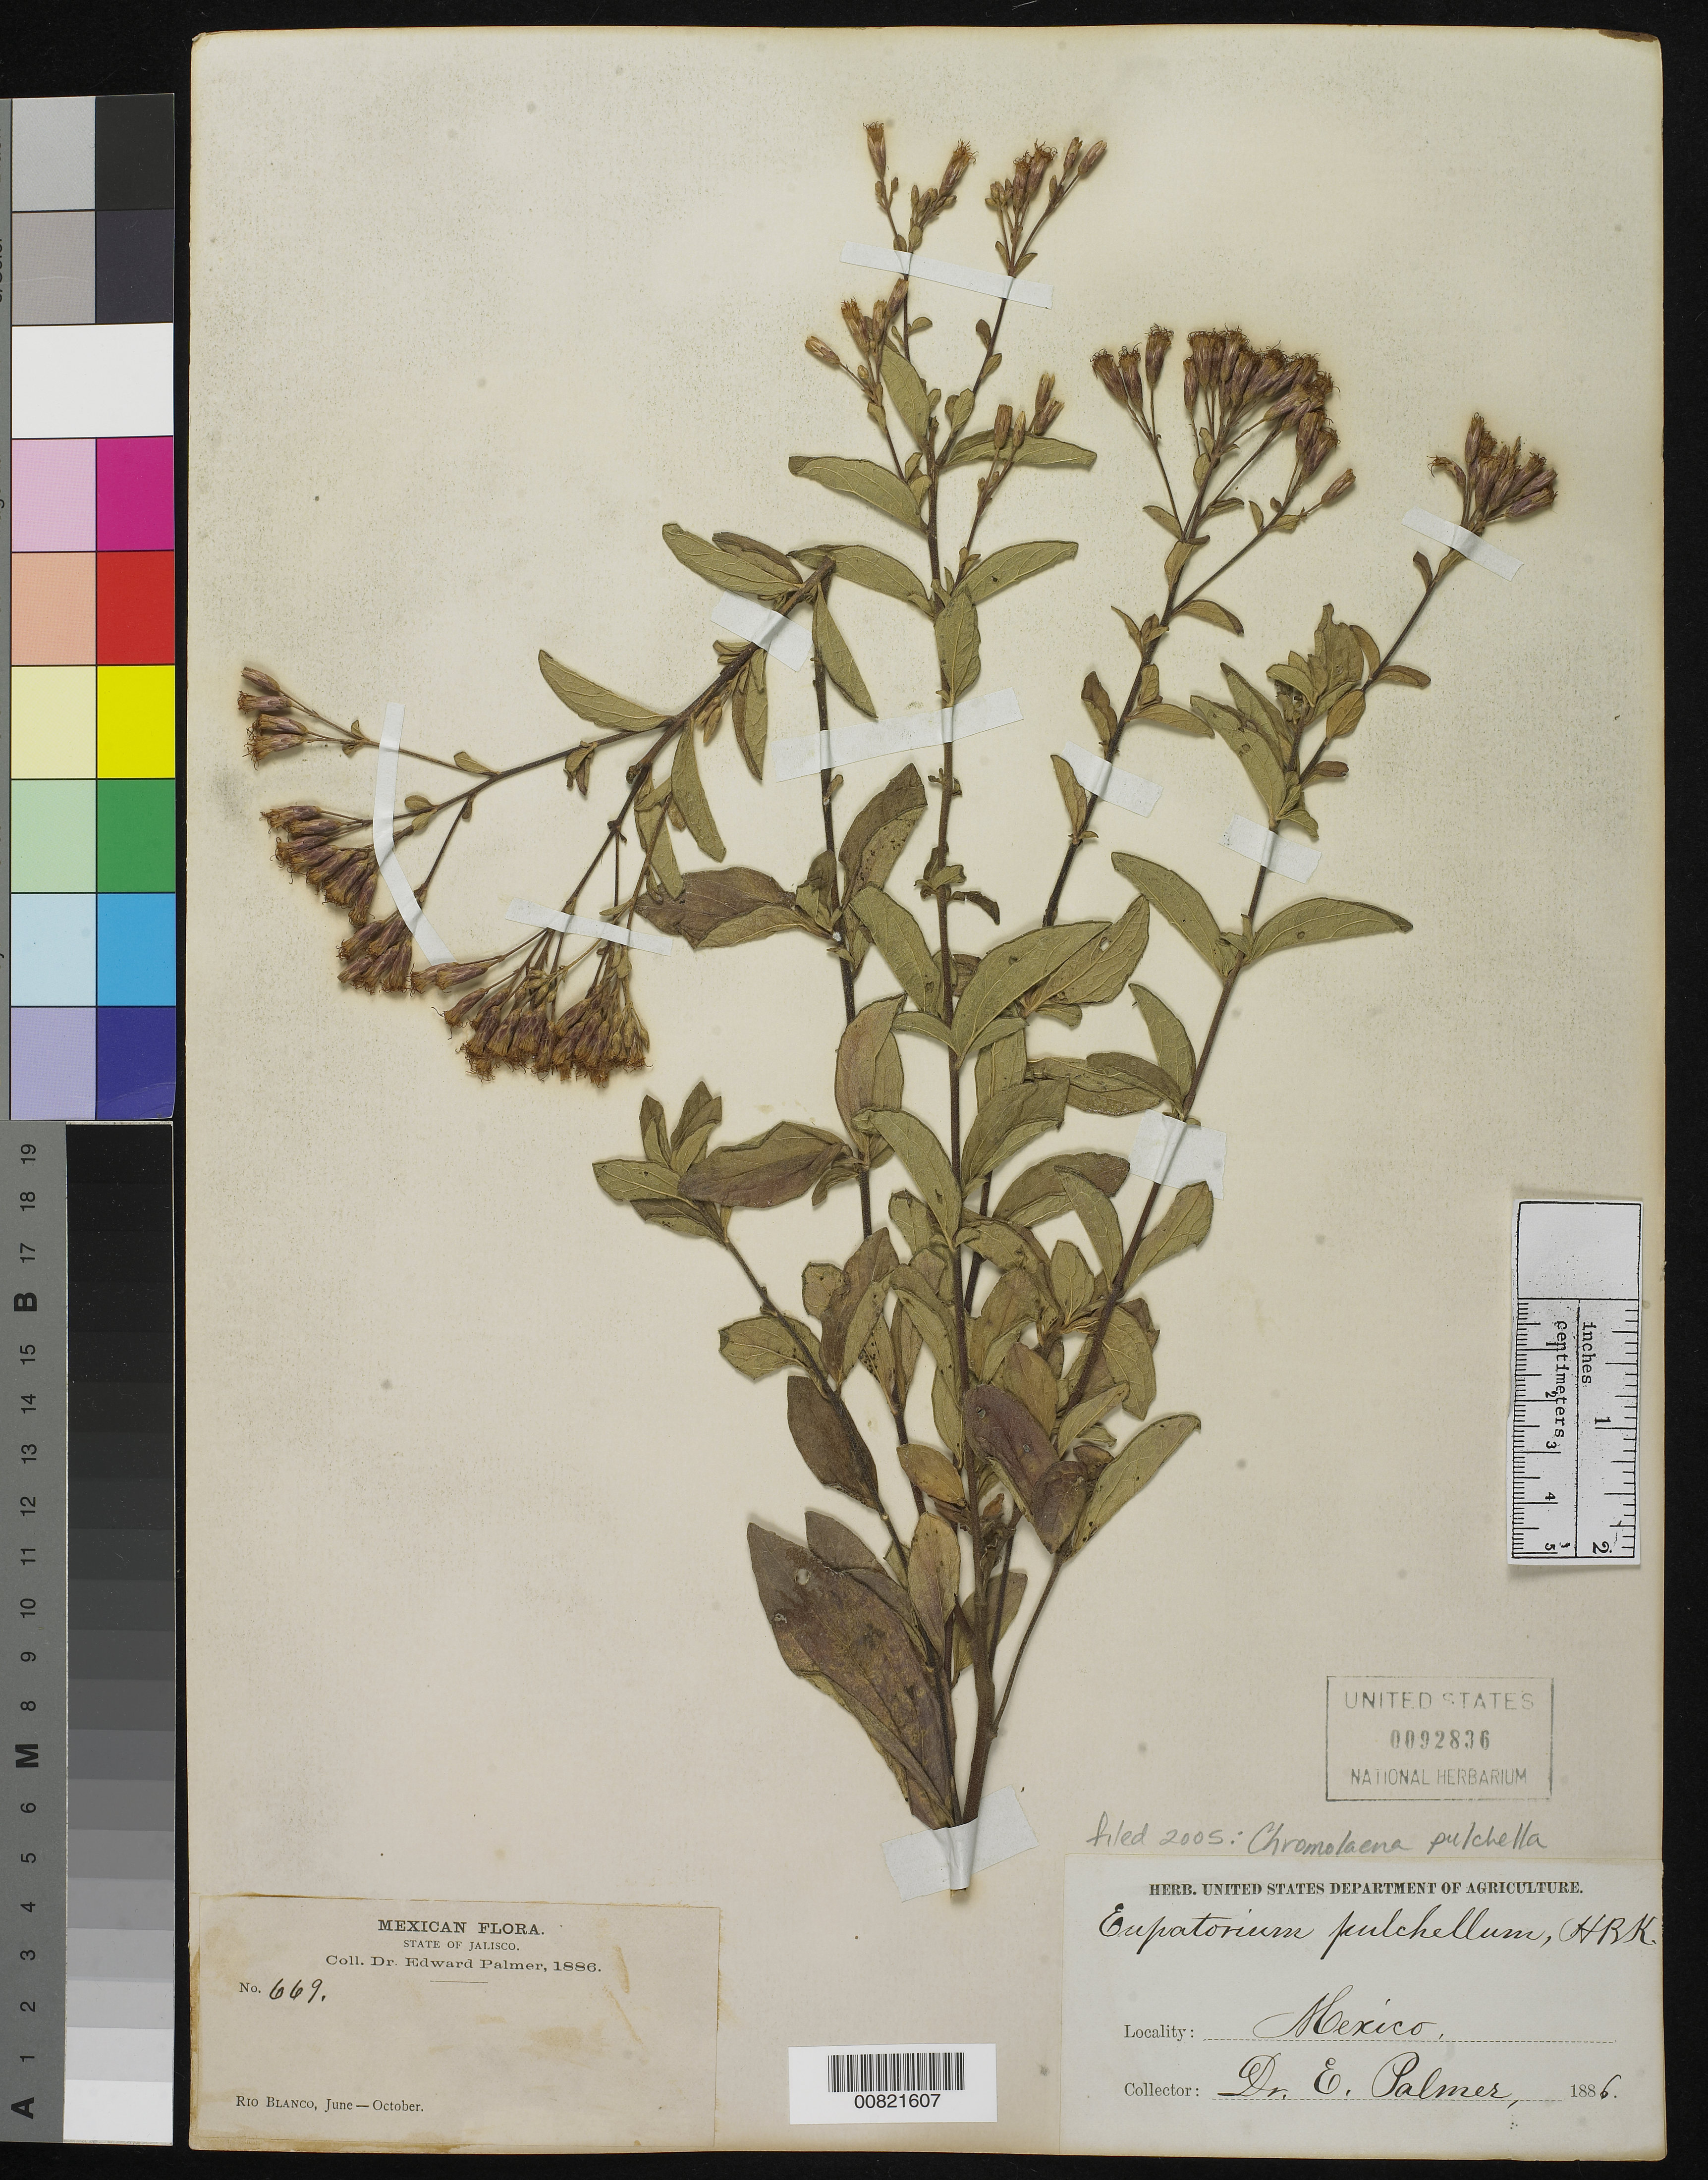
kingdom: Plantae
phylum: Tracheophyta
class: Magnoliopsida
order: Asterales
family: Asteraceae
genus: Chromolaena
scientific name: Chromolaena pulchella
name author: (Kunth) R.M. King & H. Rob.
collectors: E. Palmer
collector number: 669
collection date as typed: Jun 1886 to -- Oct 1886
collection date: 1886-06/1886-10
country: Mexico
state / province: Jalisco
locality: Río Blanco, Jalisco.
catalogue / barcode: US 92836